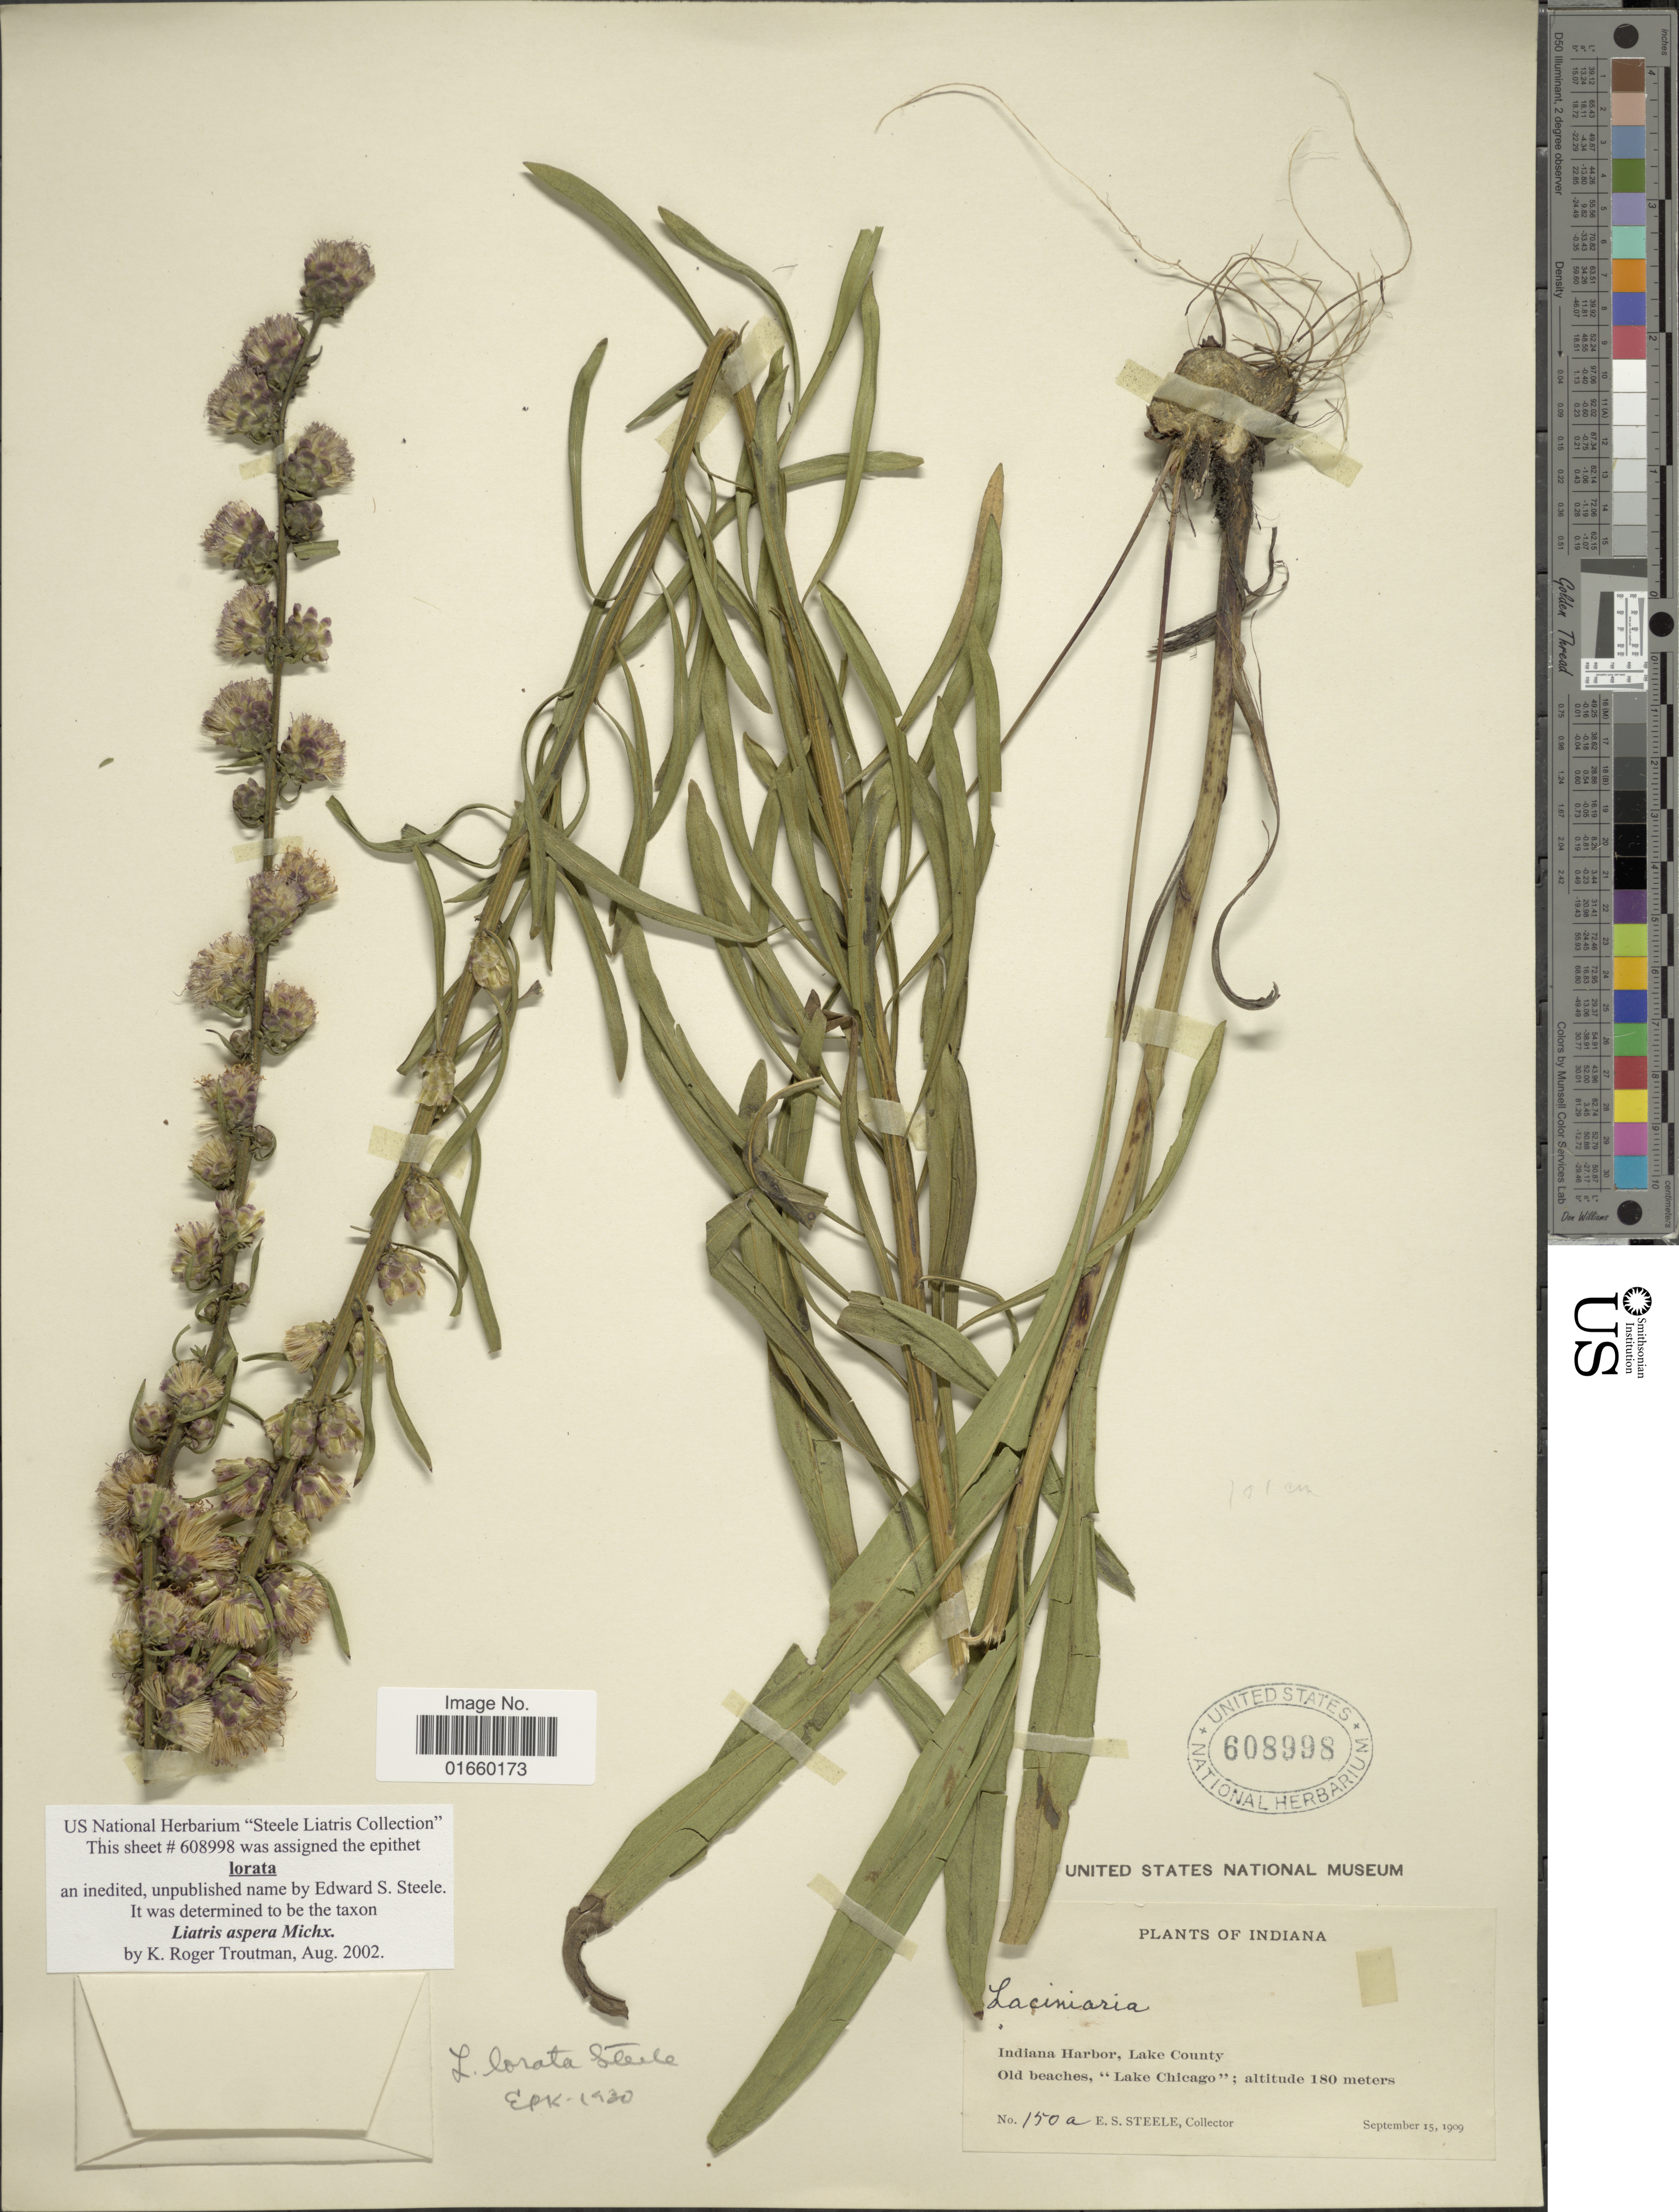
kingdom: Plantae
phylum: Tracheophyta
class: Magnoliopsida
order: Asterales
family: Asteraceae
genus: Liatris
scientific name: Liatris aspera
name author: Michx.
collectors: E. Steele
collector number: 150a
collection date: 1909-09-15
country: United States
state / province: Indiana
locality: Indiana Harbor, Lake County, Old beaches, "Lake Chicago"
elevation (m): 180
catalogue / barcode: US 608998